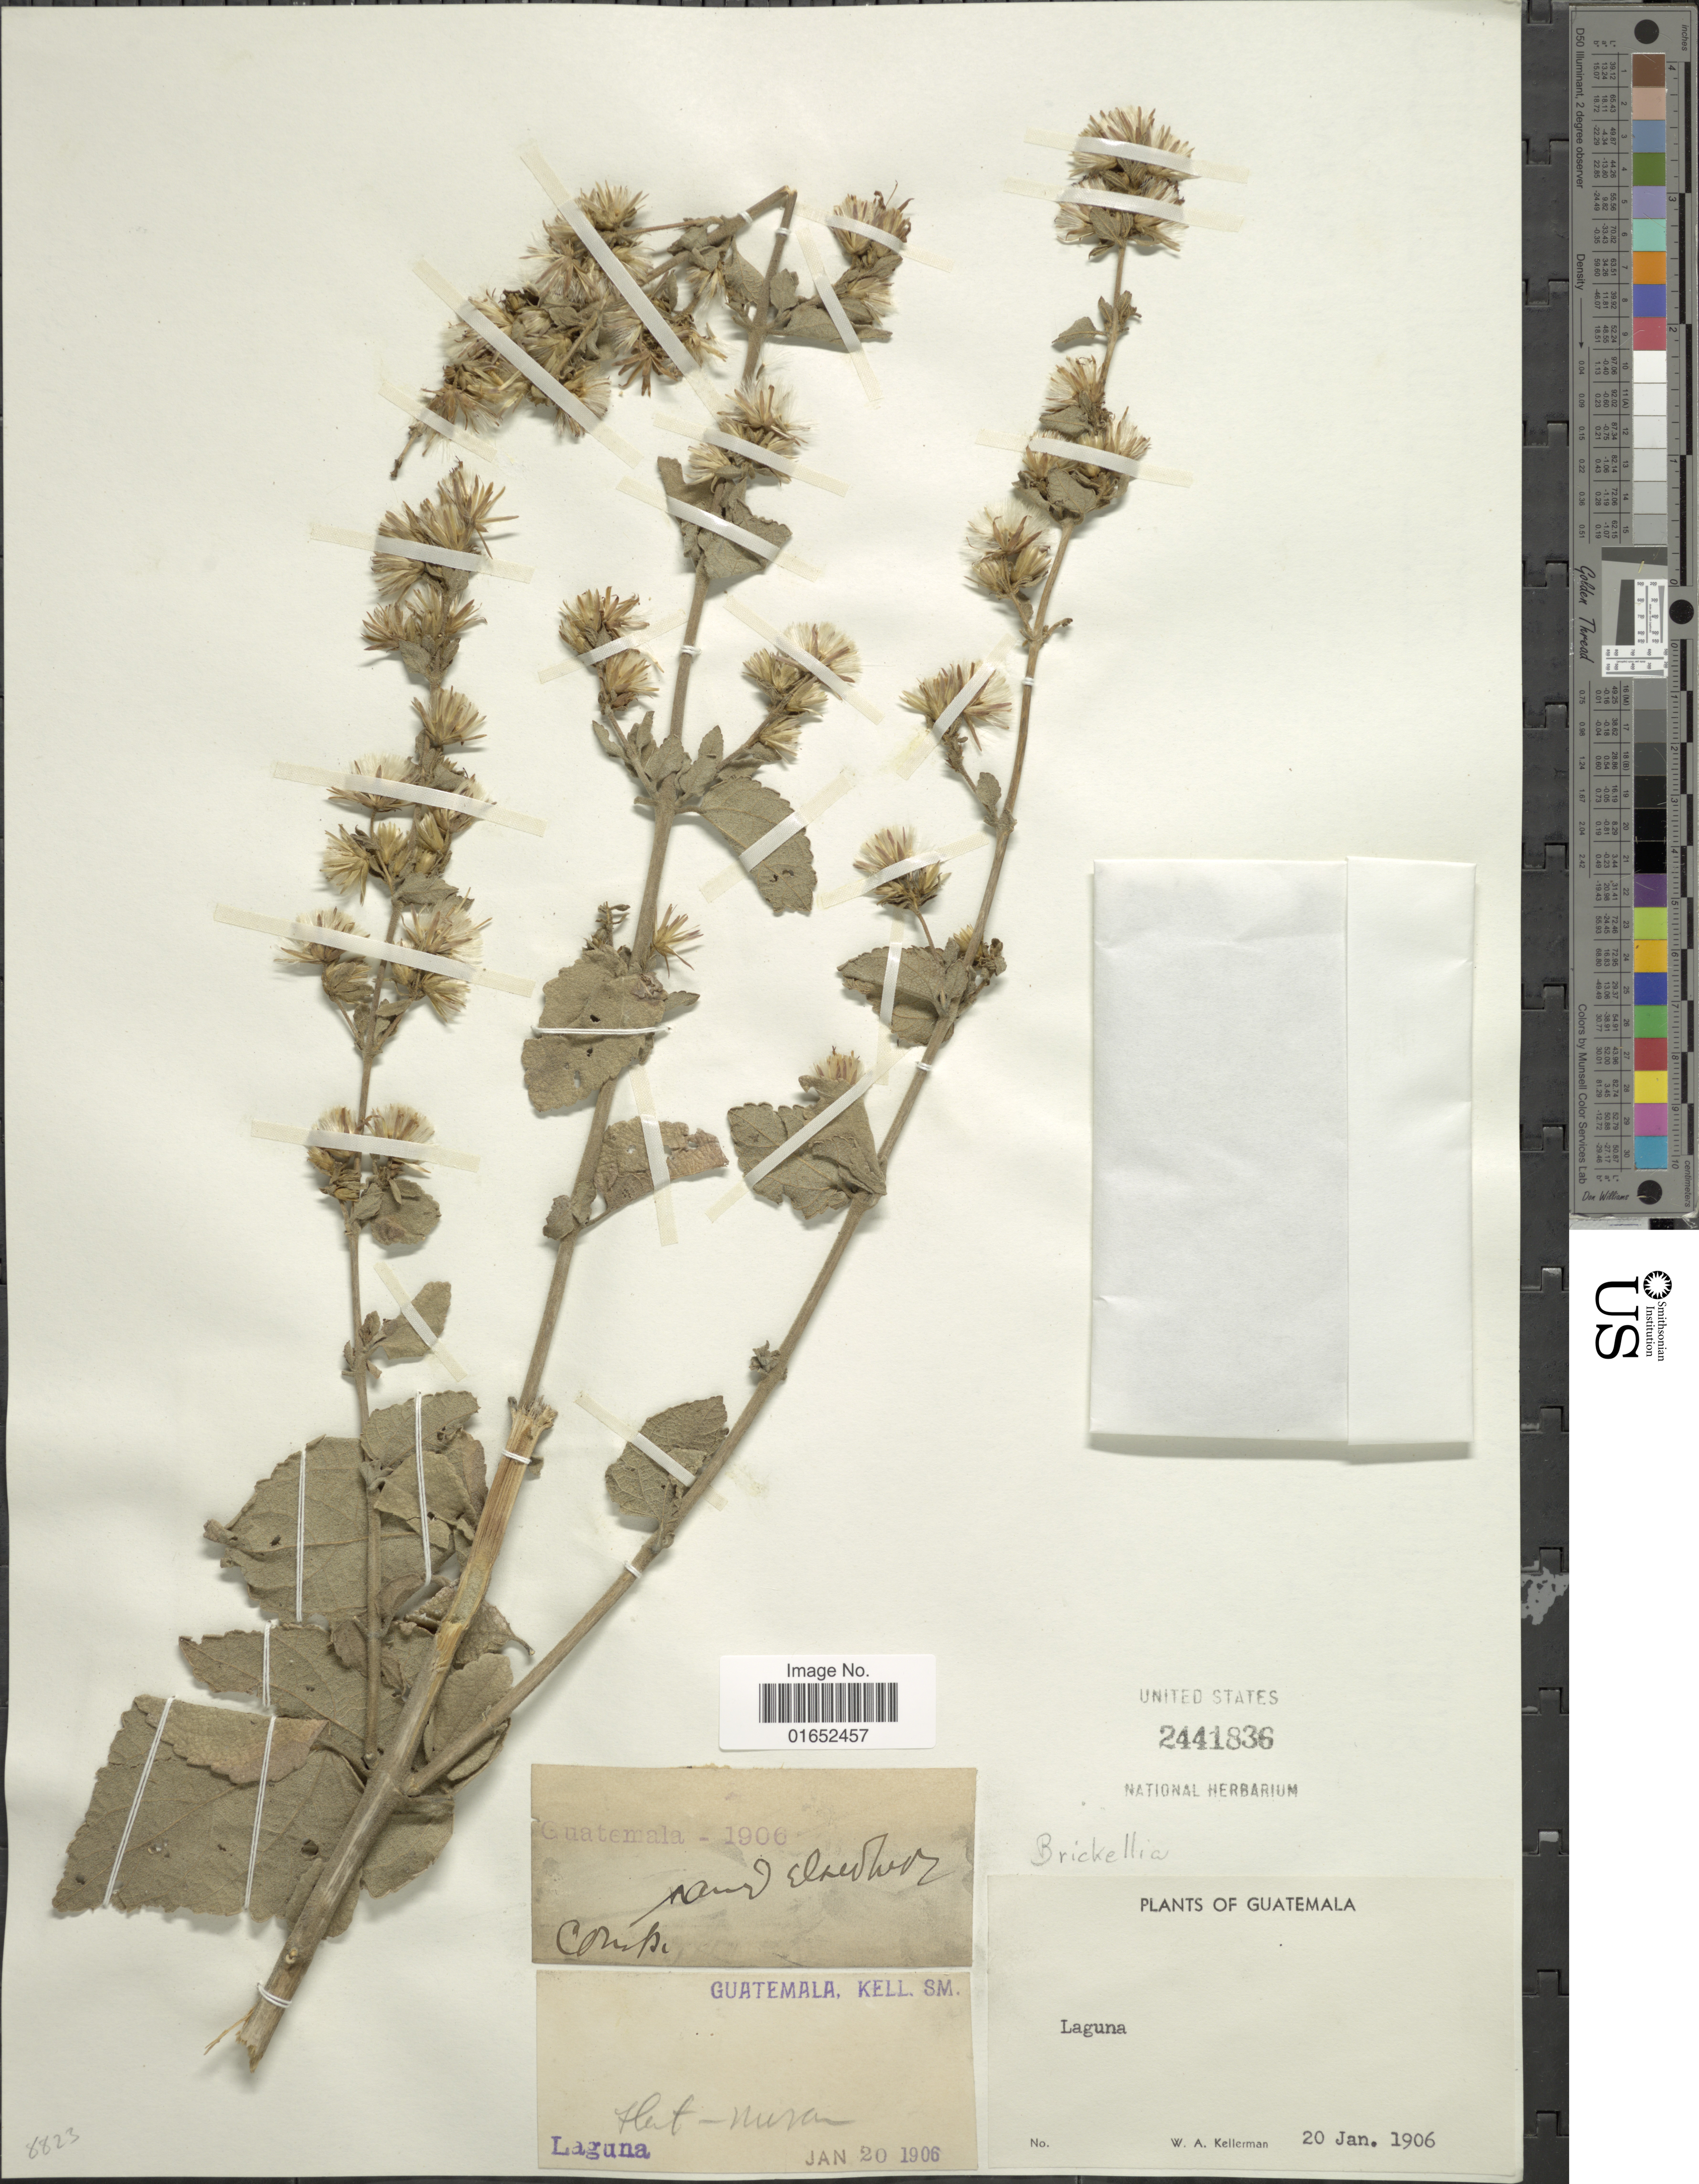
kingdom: Plantae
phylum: Tracheophyta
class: Magnoliopsida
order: Asterales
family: Asteraceae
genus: Brickellia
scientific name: Brickellia sp.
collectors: W. Kellerman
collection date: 1906-01-20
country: Guatemala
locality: Laguna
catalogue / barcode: US 2441836